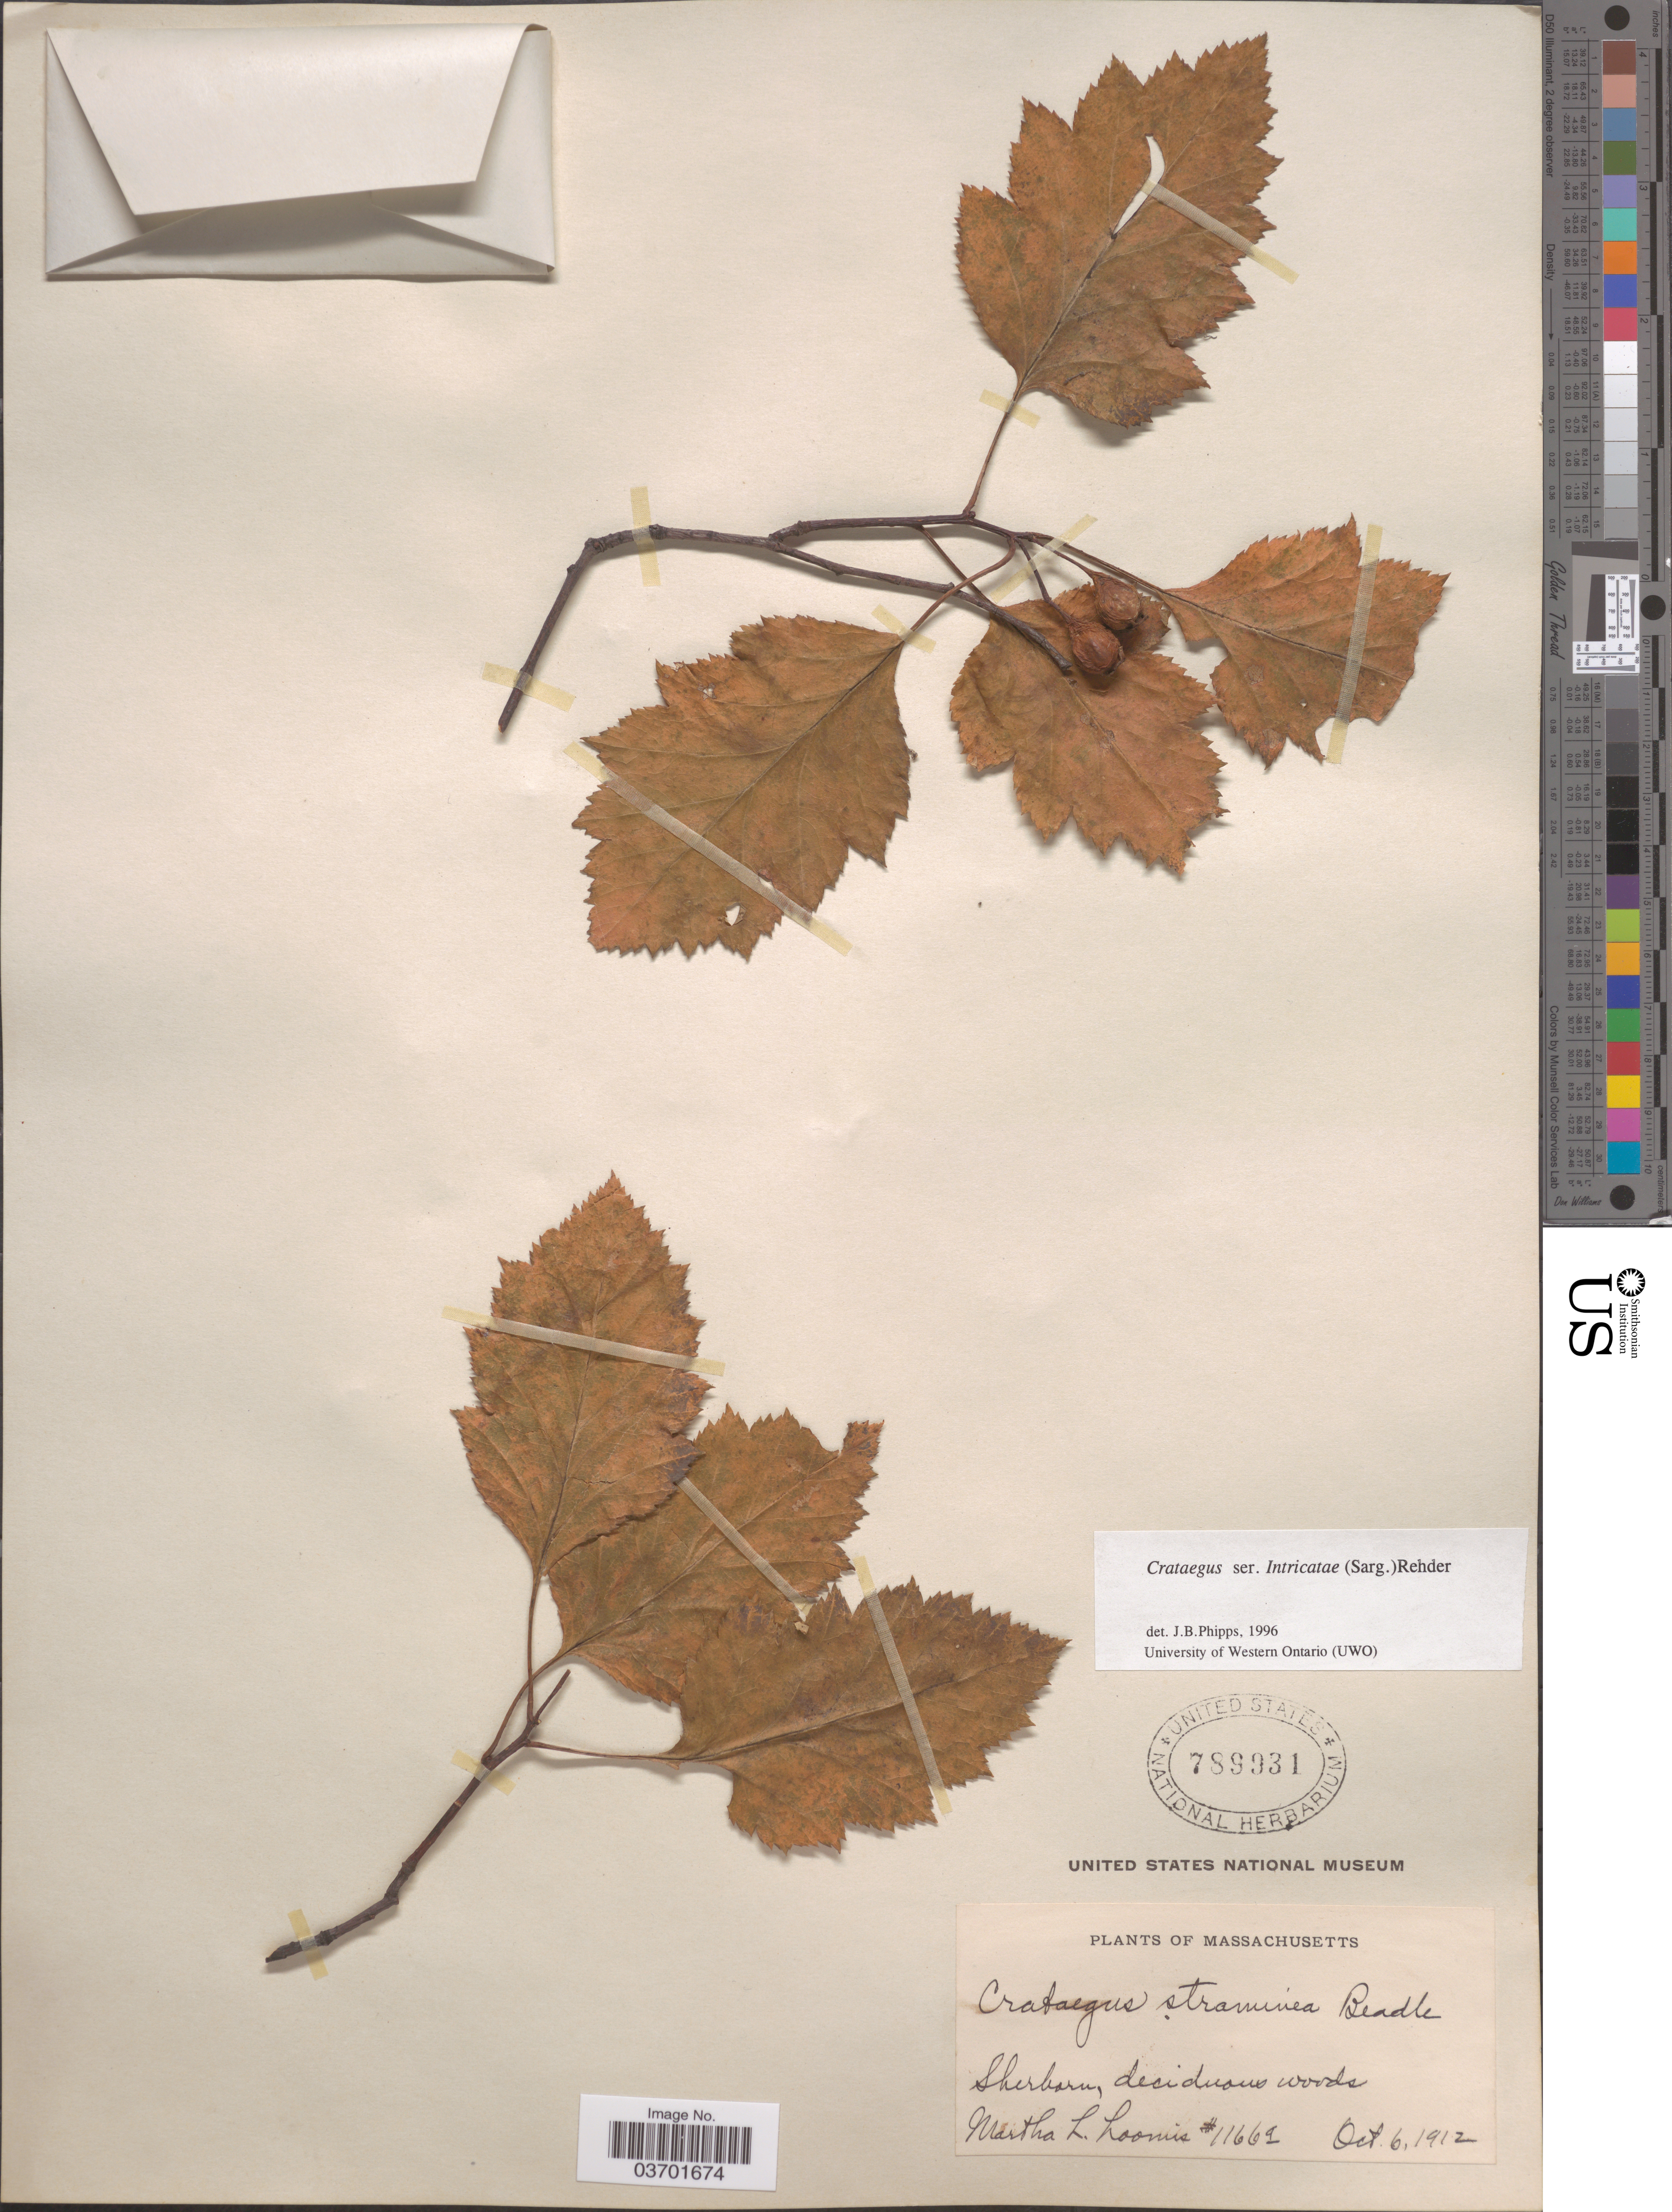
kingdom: Plantae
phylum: Tracheophyta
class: Magnoliopsida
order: Rosales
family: Rosaceae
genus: Crataegus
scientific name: Crataegus rubella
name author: Beadle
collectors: M. L. Loomis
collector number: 1166a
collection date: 1912-10-06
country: United States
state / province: Massachusetts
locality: Sherborn.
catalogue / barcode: US 789931